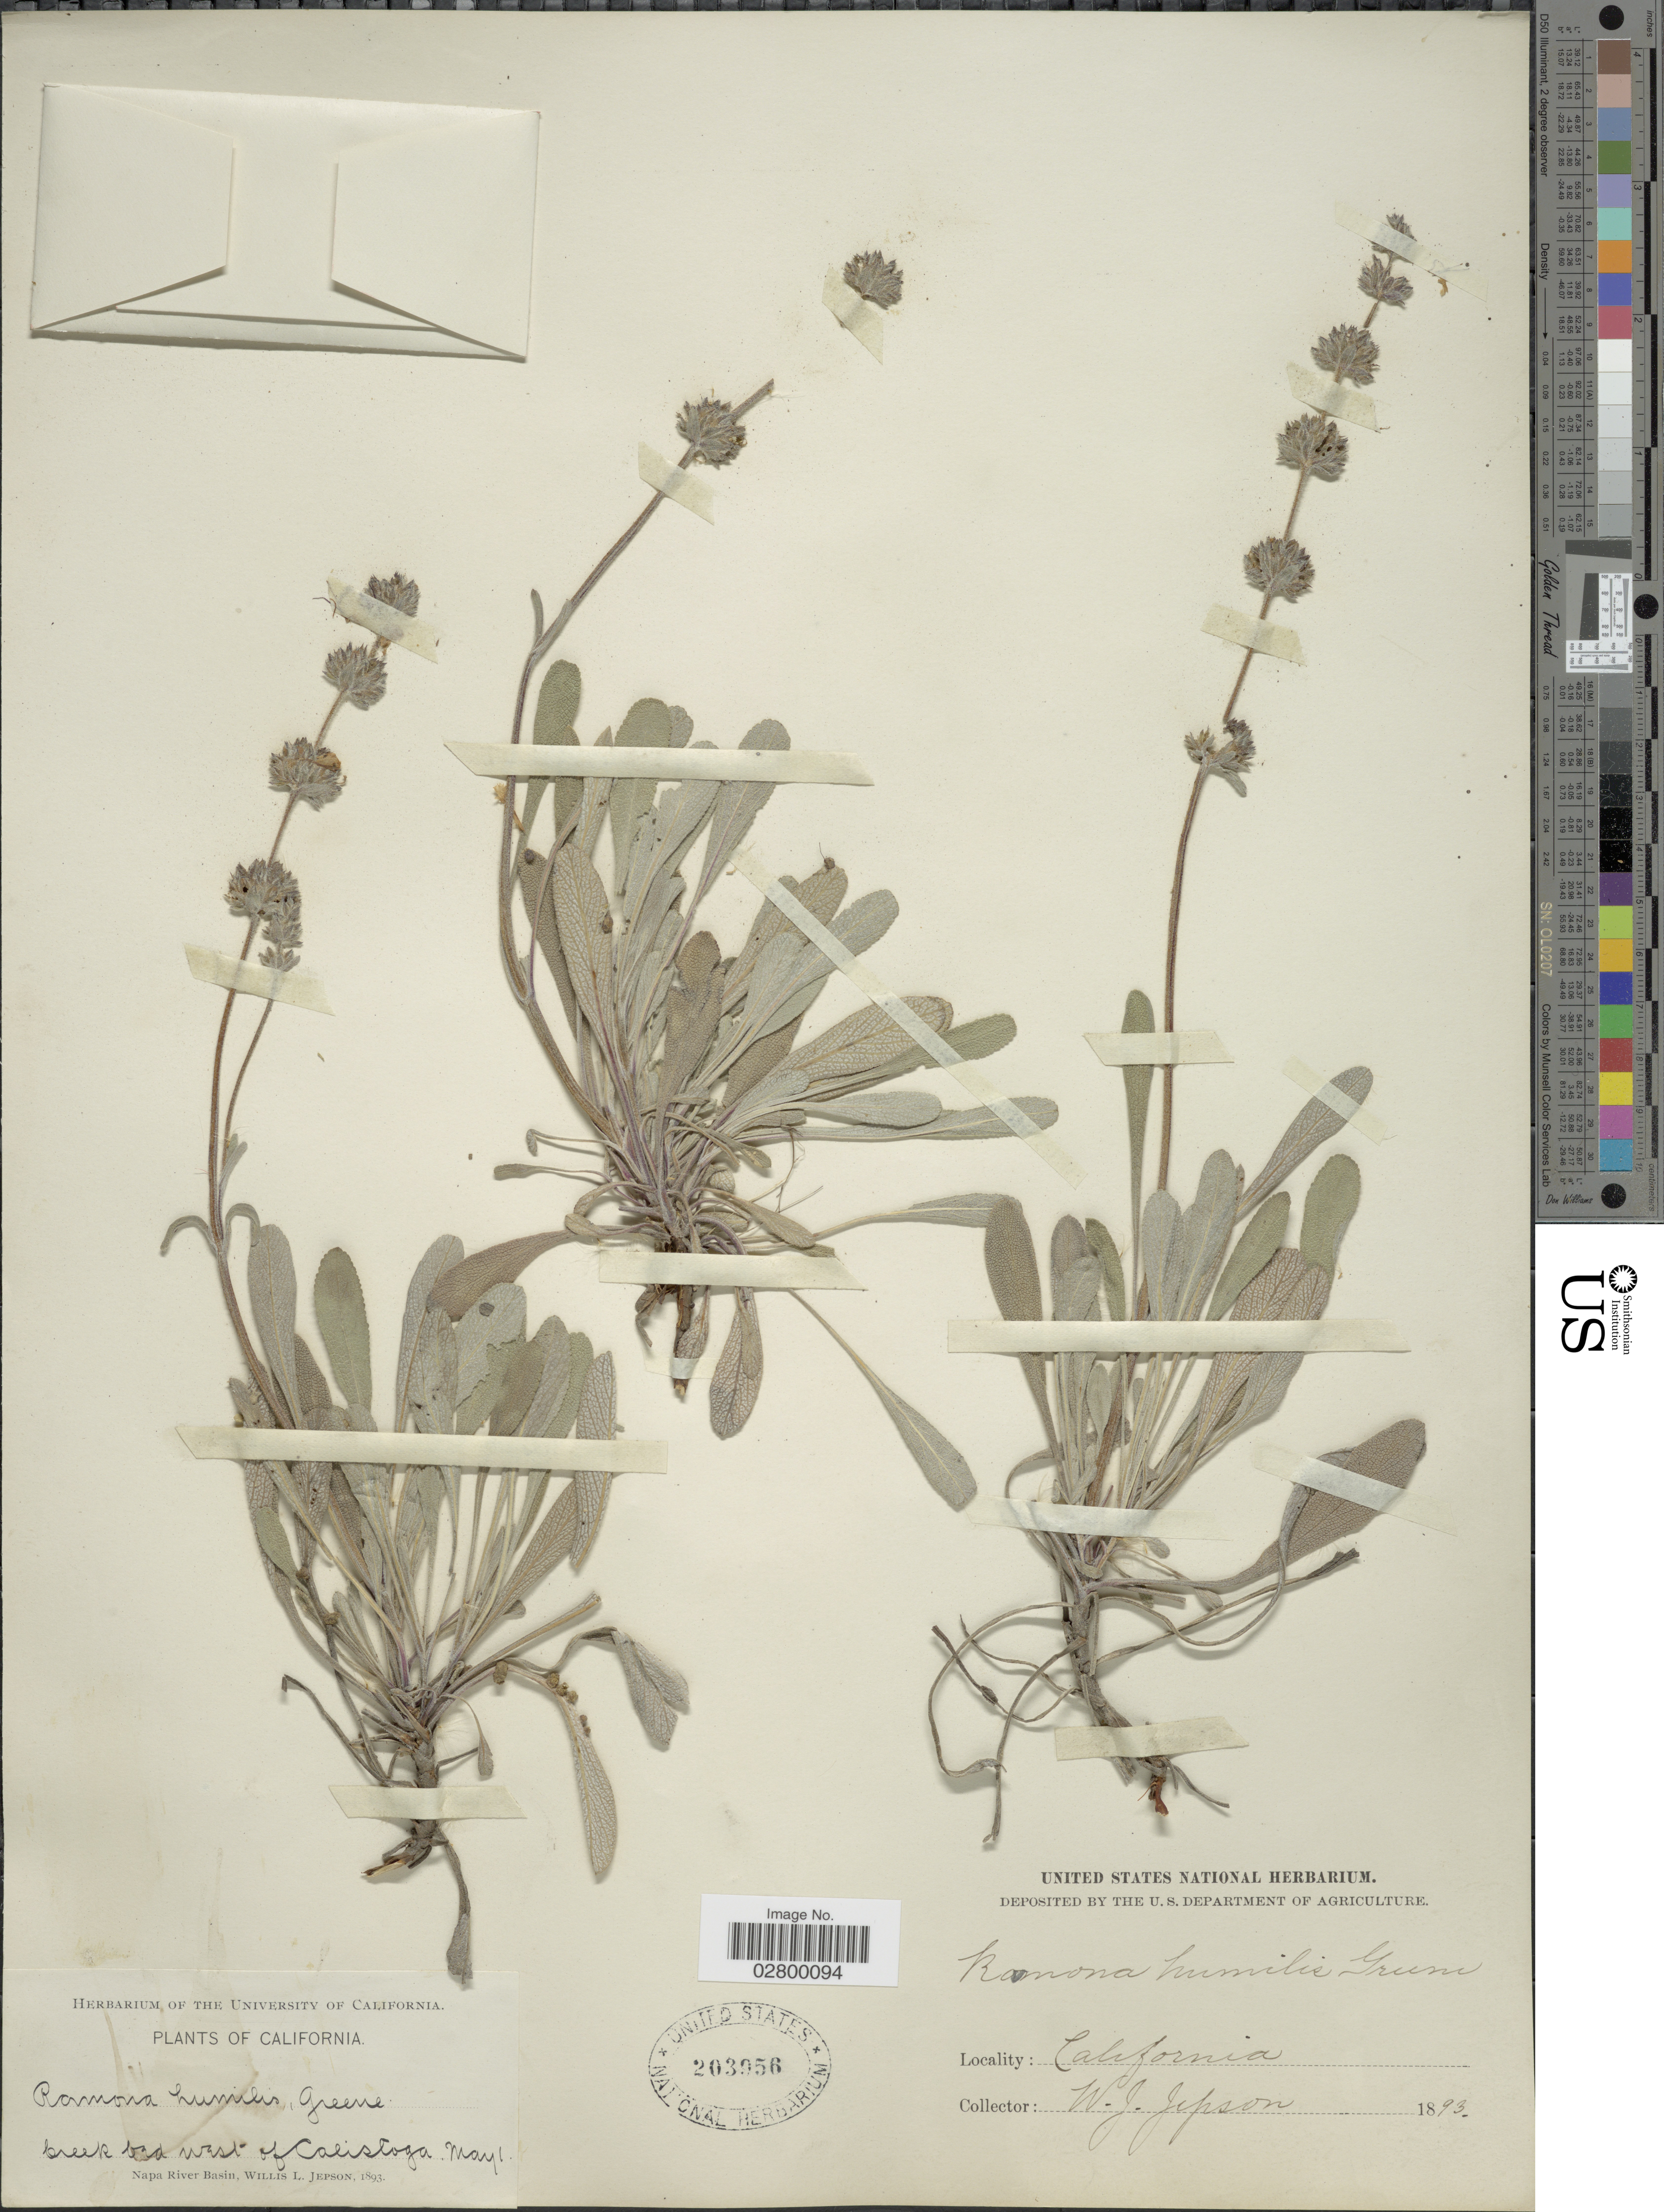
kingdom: Plantae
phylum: Tracheophyta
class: Magnoliopsida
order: Lamiales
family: Lamiaceae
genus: Salvia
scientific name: Salvia sonomensis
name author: Greene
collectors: W. L. Jepson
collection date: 1893-05-01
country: United States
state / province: California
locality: Creek bed west of Calistoga, Napa River Basin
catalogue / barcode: US 203956